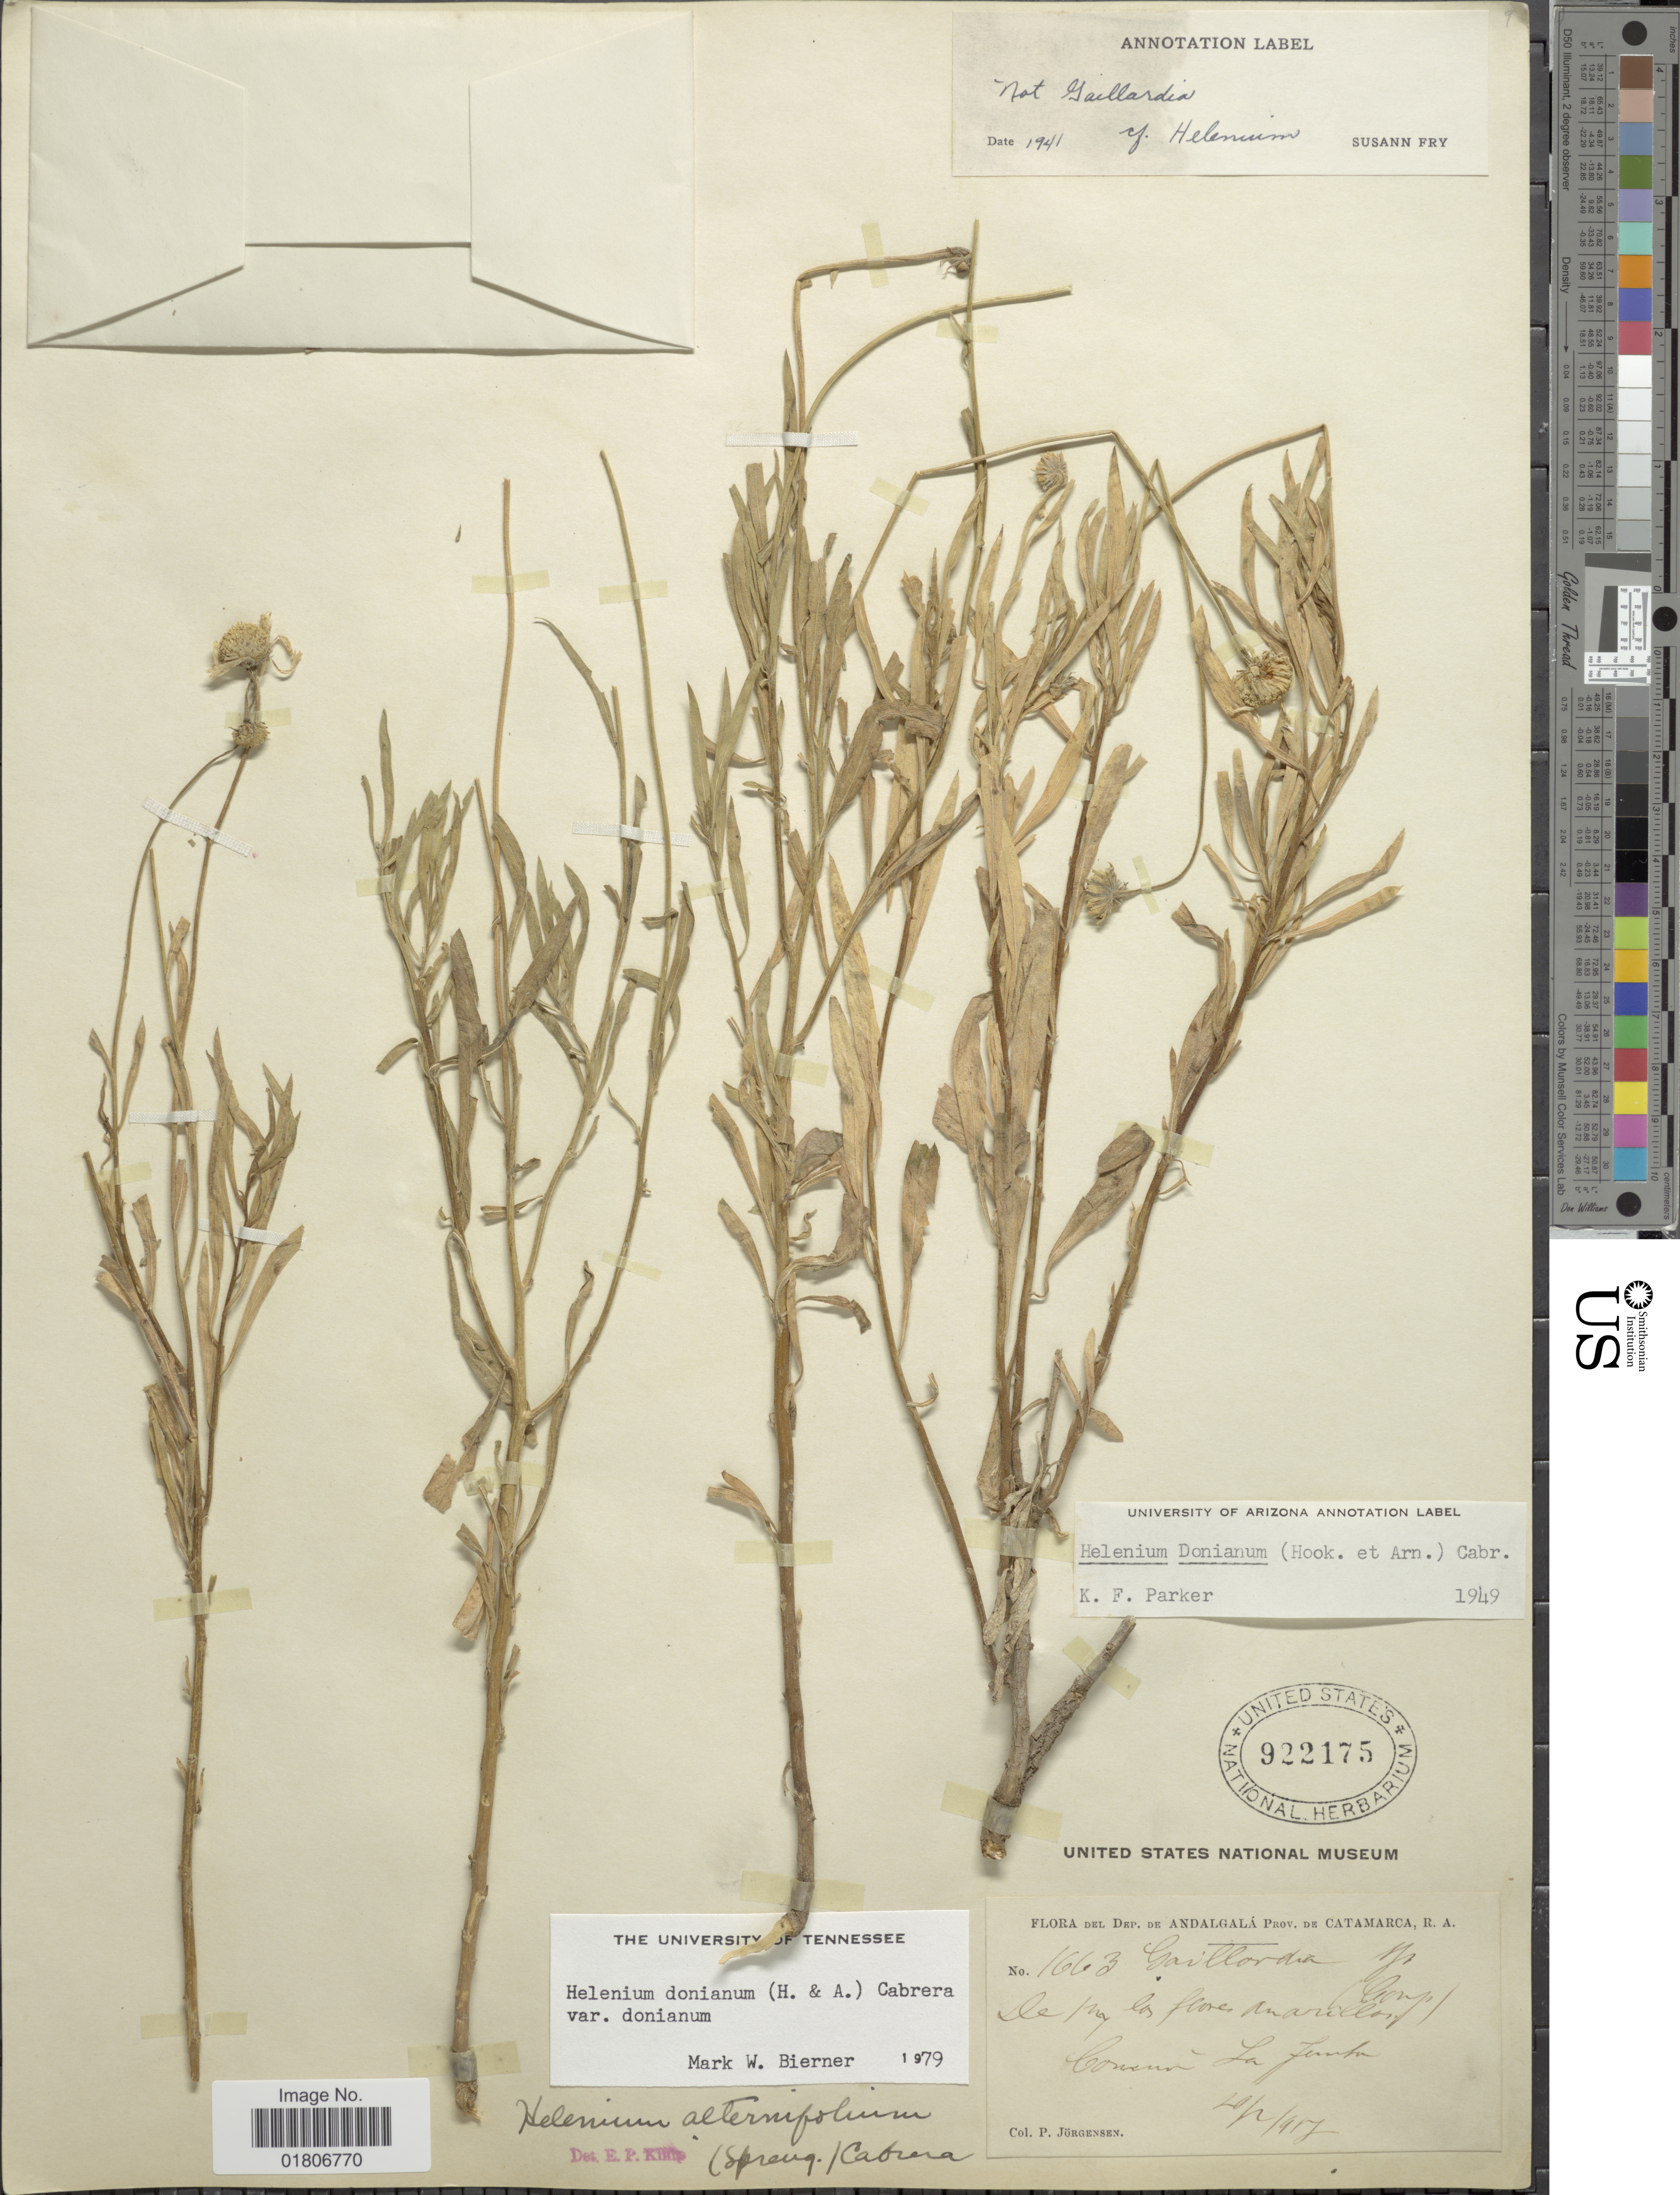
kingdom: Plantae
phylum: Tracheophyta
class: Magnoliopsida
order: Asterales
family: Asteraceae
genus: Helenium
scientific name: Helenium donianum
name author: (Hook. & Arn.) Cabrera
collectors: P. Jurgensen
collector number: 1663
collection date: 1917-02-20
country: Argentina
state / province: Catamarca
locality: Dep. de Andalgalá. Comun La Fenta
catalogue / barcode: US 922175